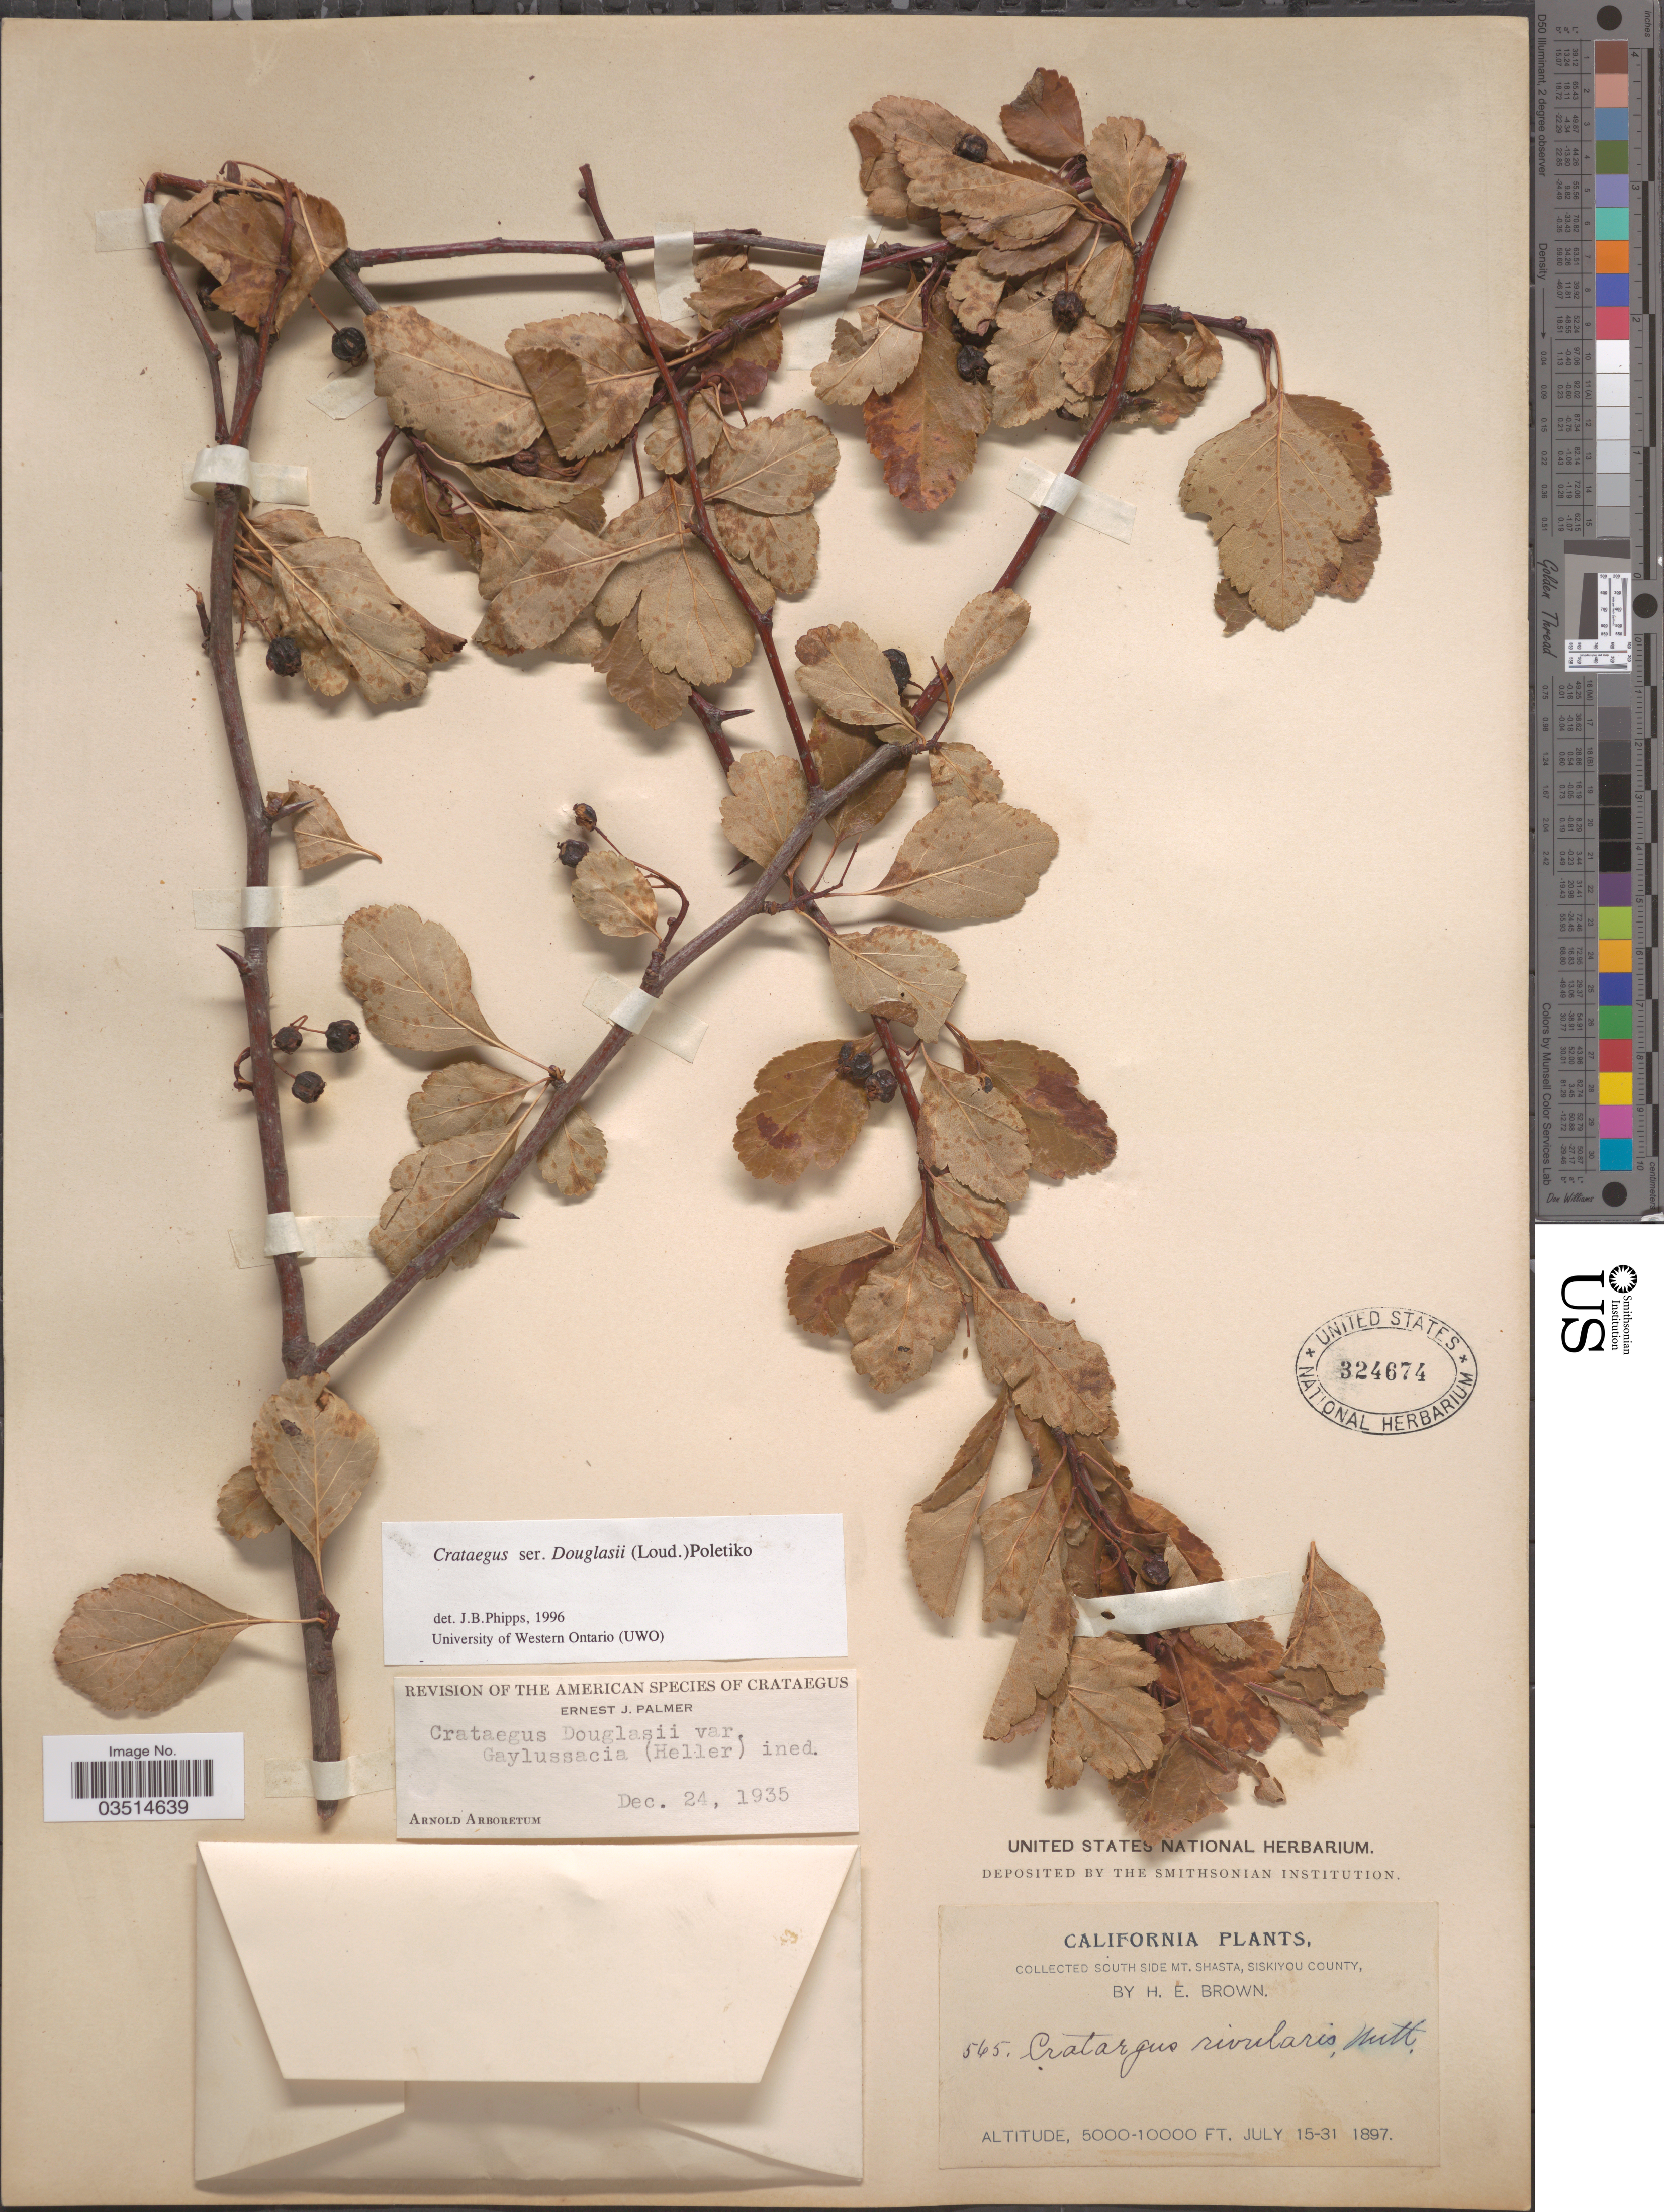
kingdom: Plantae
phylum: Tracheophyta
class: Magnoliopsida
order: Rosales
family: Rosaceae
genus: Crataegus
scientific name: Crataegus douglasii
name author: Lindl.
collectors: H. E. Brown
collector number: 565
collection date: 1897-07-15/1897-07-31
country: United States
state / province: California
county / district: Siskiyou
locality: South side Mt. Shasta, Siskiyou County.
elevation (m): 1524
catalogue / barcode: US 324674